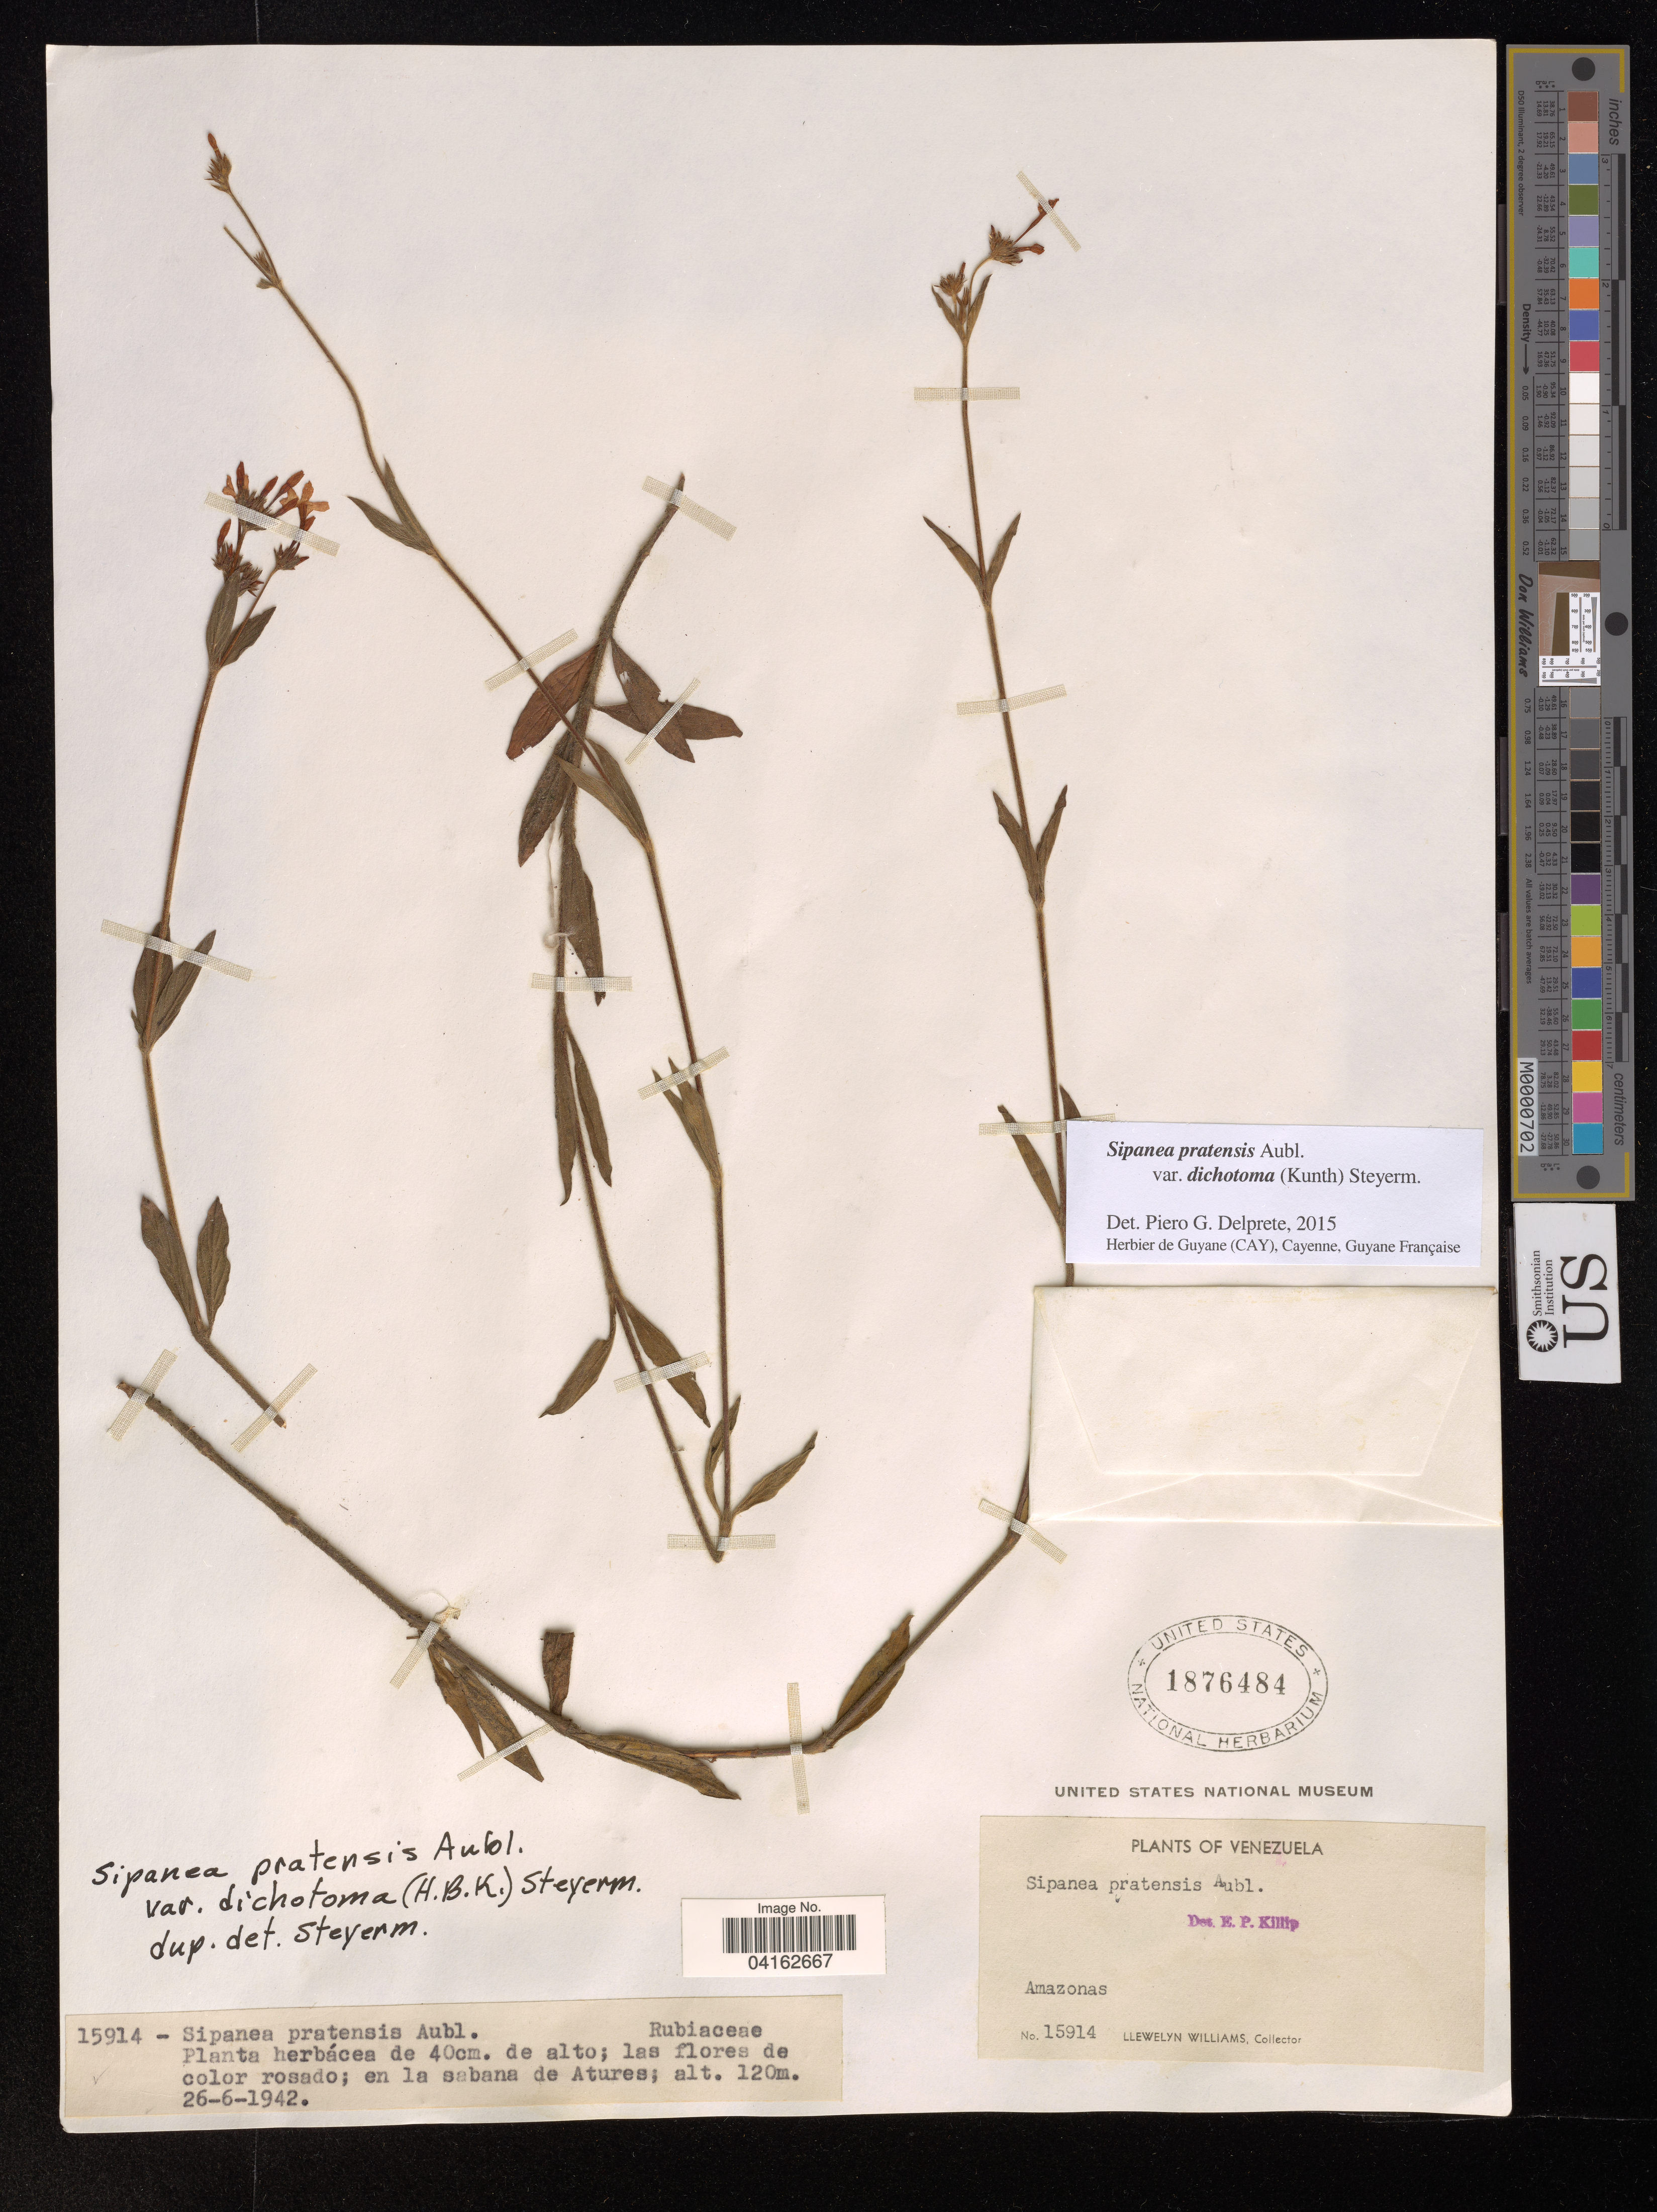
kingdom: Plantae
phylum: Tracheophyta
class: Magnoliopsida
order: Gentianales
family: Rubiaceae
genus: Sipanea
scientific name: Sipanea pratensis var. dichotoma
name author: (Kunth) Steyerm.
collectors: Ll. Williams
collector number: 15914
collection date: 1942-06-26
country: Venezuela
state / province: Amazonas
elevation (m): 120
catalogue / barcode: US 1876484